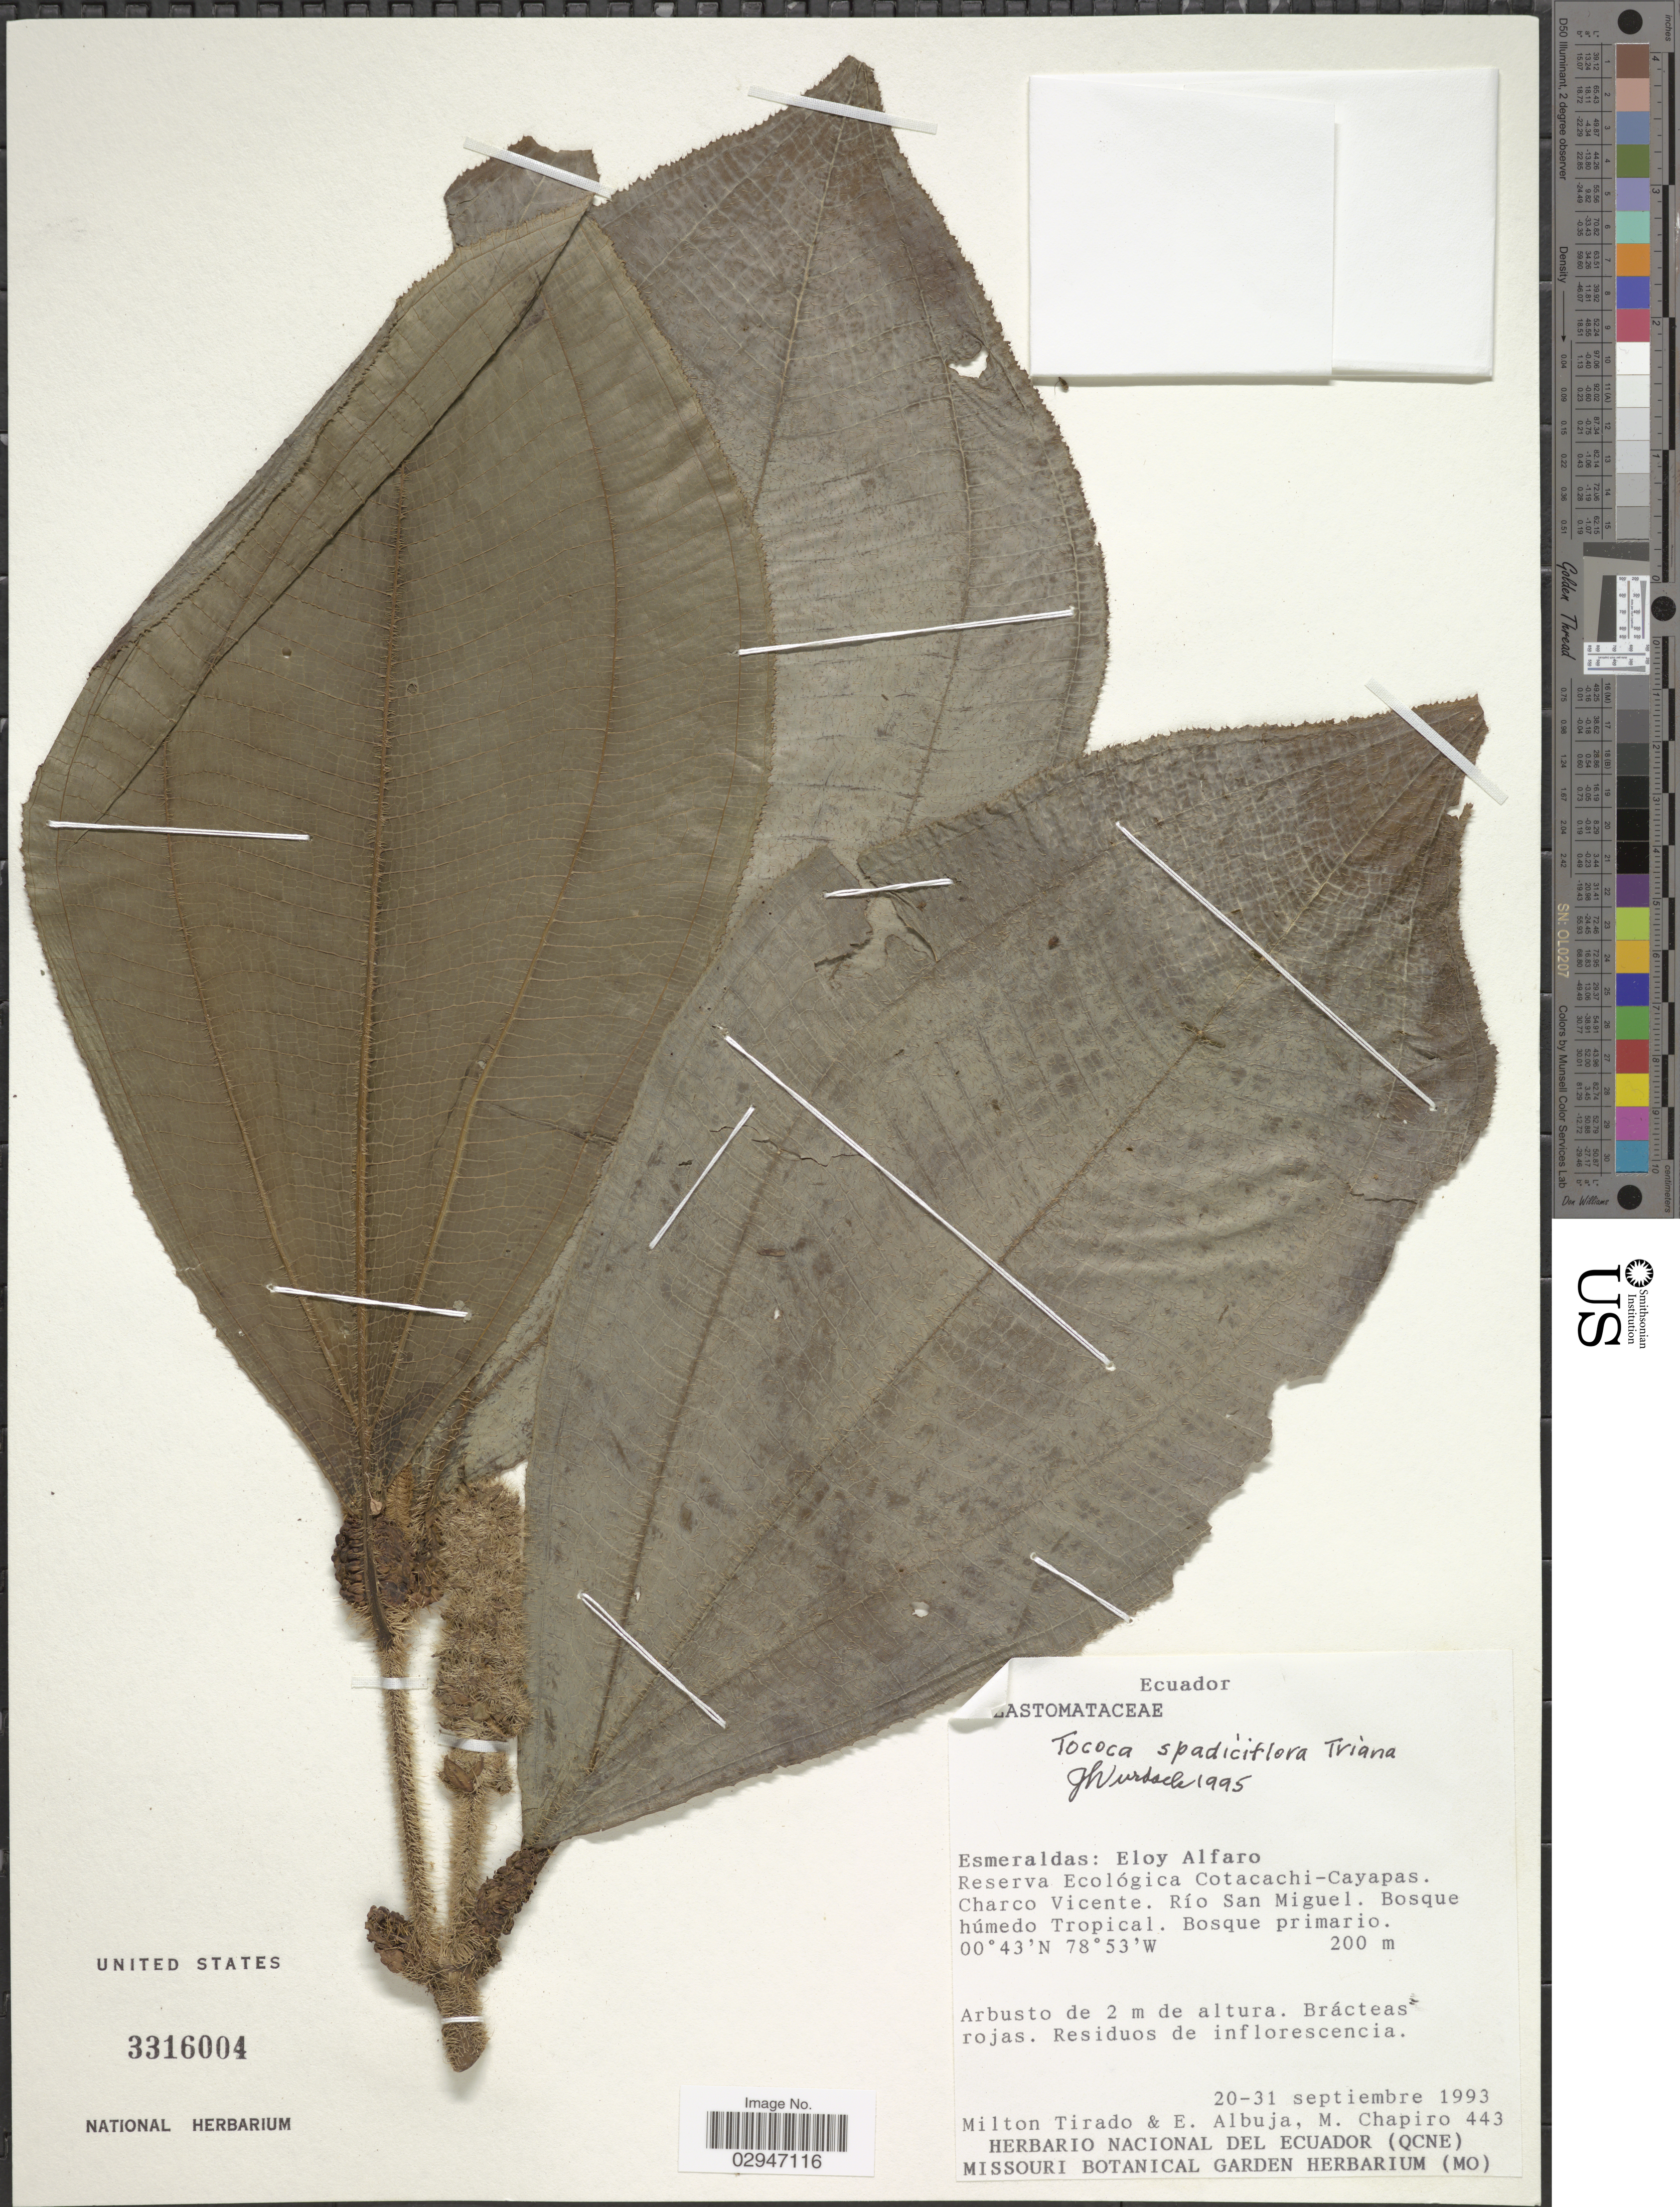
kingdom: Plantae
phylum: Tracheophyta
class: Magnoliopsida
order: Myrtales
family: Melastomataceae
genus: Tococa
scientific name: Tococa spadiciflora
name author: Triana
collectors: M. Tirado, E. Albuja & M. Chapiro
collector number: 443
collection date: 1993-09-20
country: Ecuador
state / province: Esmeraldas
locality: Eloy Alfaro. Reserva Ecológica Cotacachi-Cayapas. Charco Vicente. Río San Miguel.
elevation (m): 200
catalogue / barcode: US 3316004